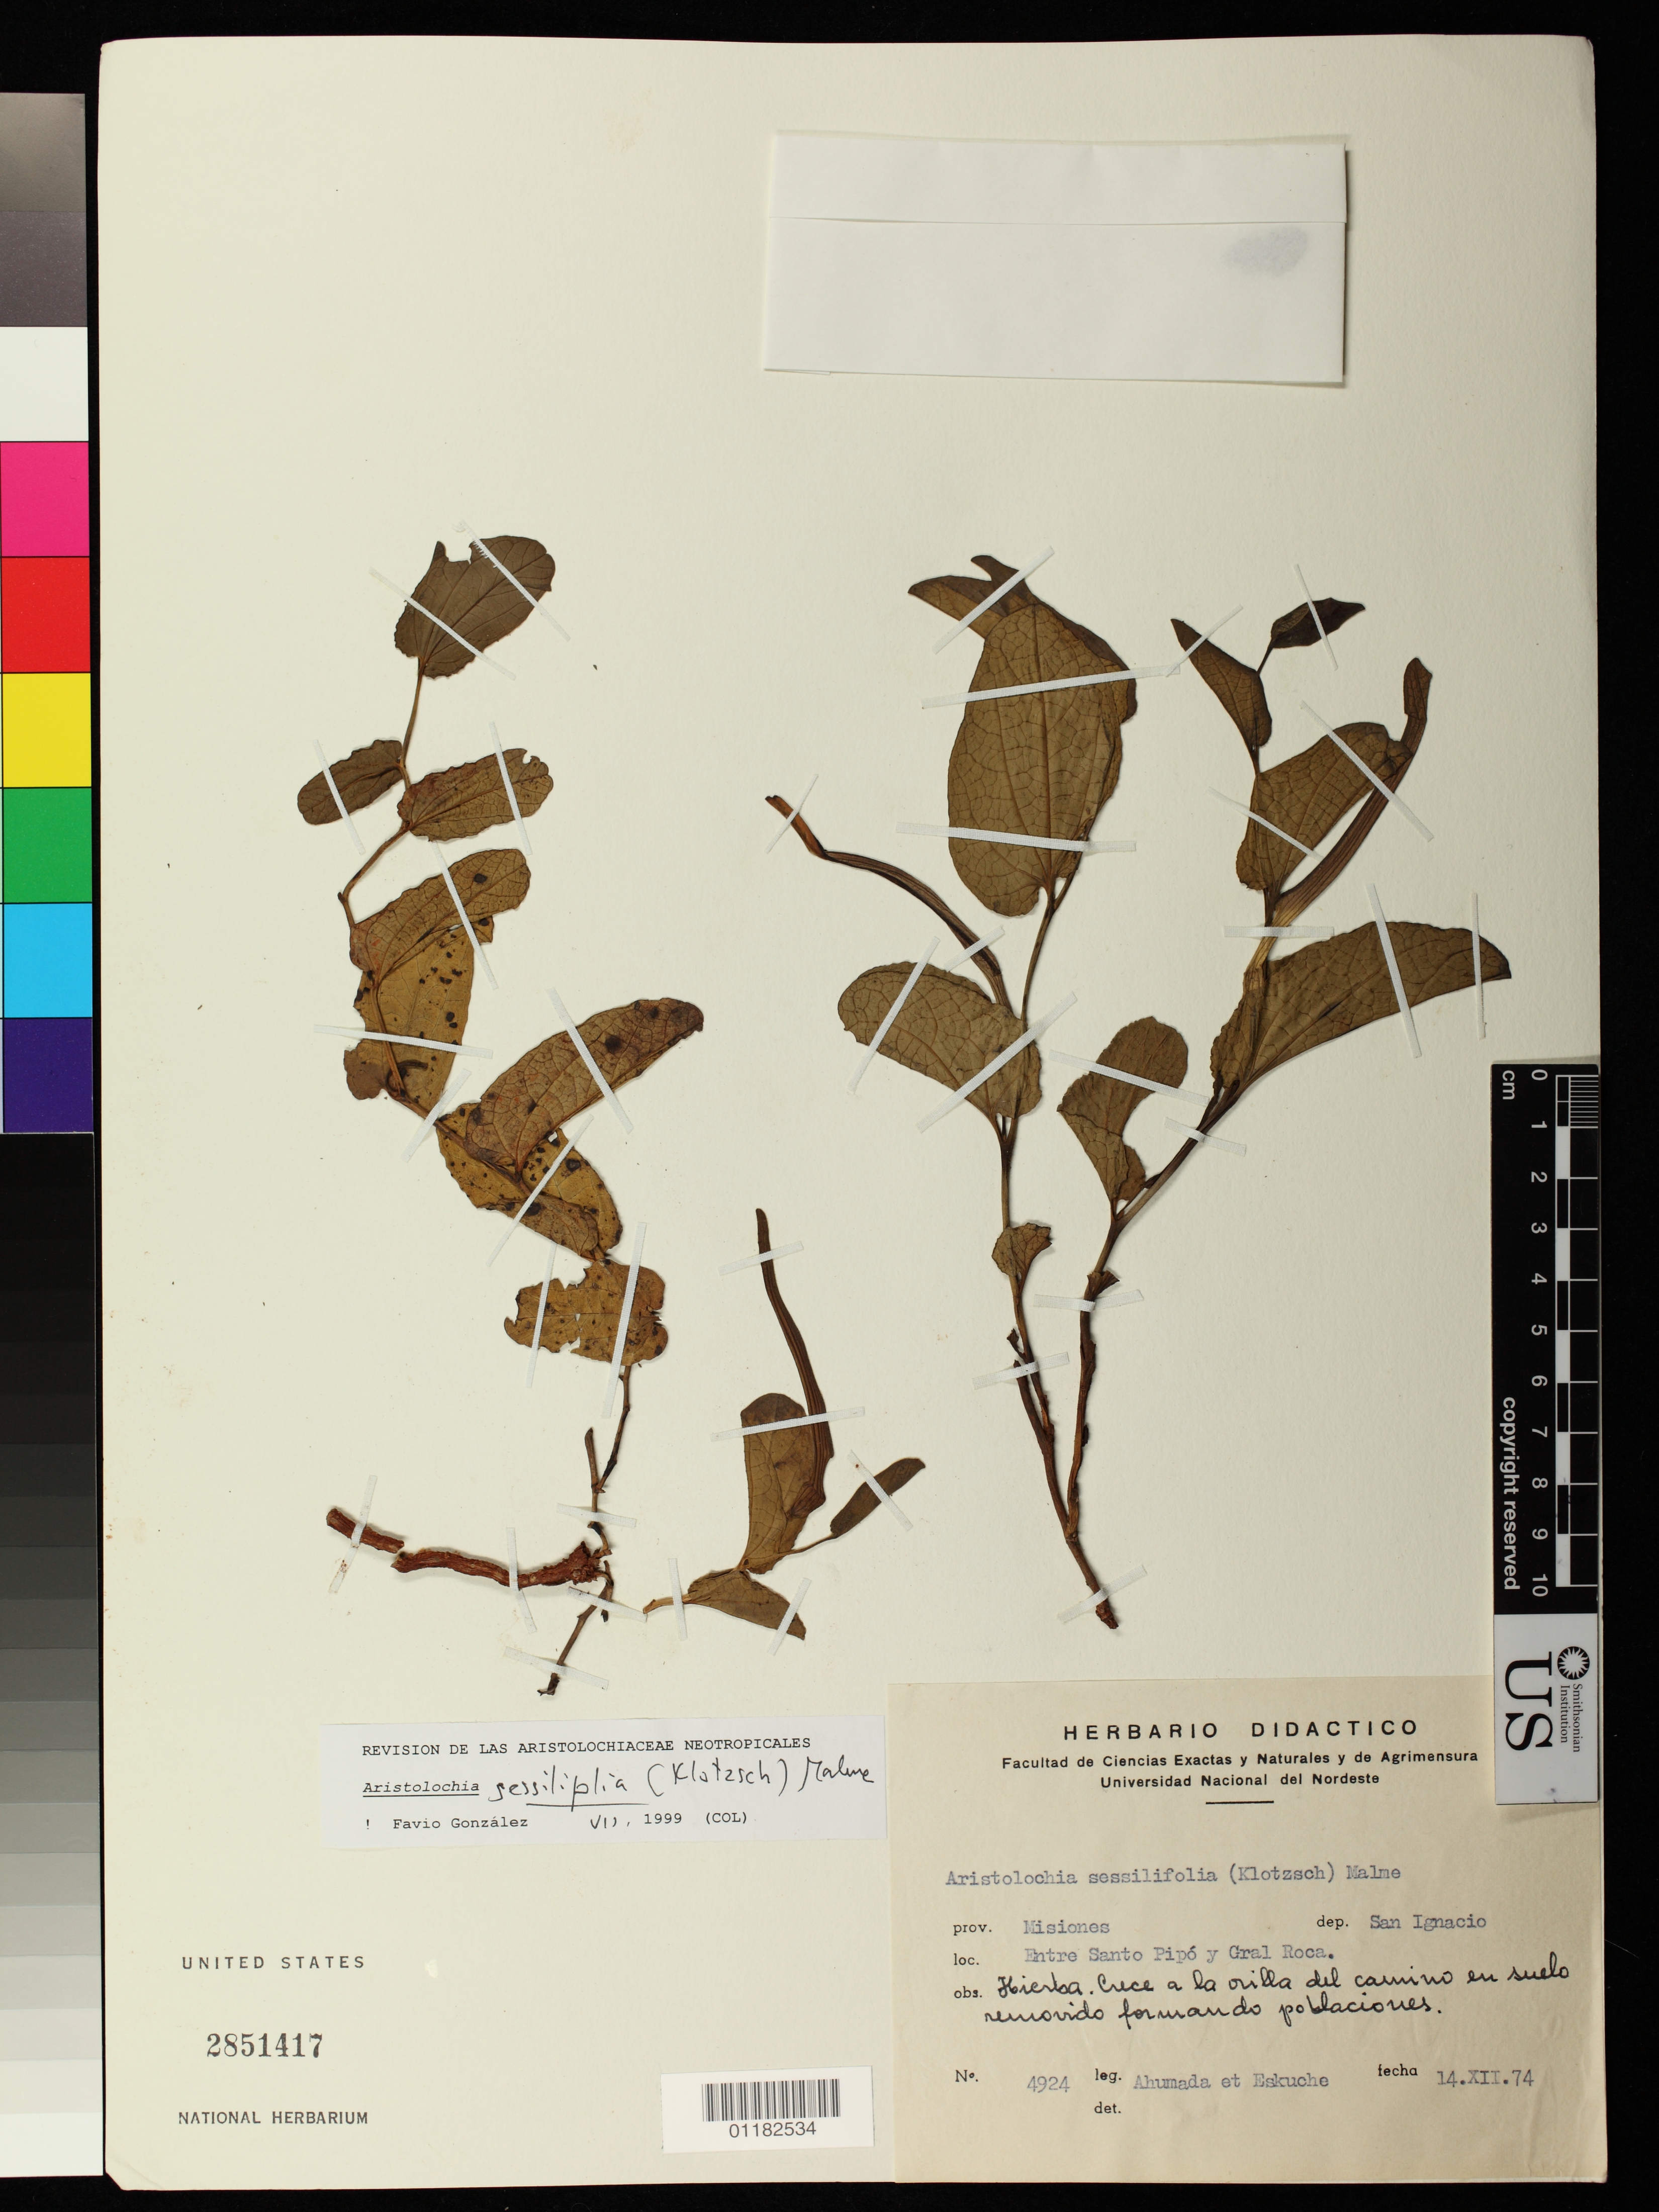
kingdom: Plantae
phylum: Tracheophyta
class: Magnoliopsida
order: Piperales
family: Aristolochiaceae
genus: Aristolochia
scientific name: Aristolochia sessiflora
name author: DC. ex Duch.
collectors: Z. Ahumada & U. G. Eskuche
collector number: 4924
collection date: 1974-12-14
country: Argentina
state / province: Misiones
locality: Entre Santo Pipó y Gral Roca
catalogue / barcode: US 2851417